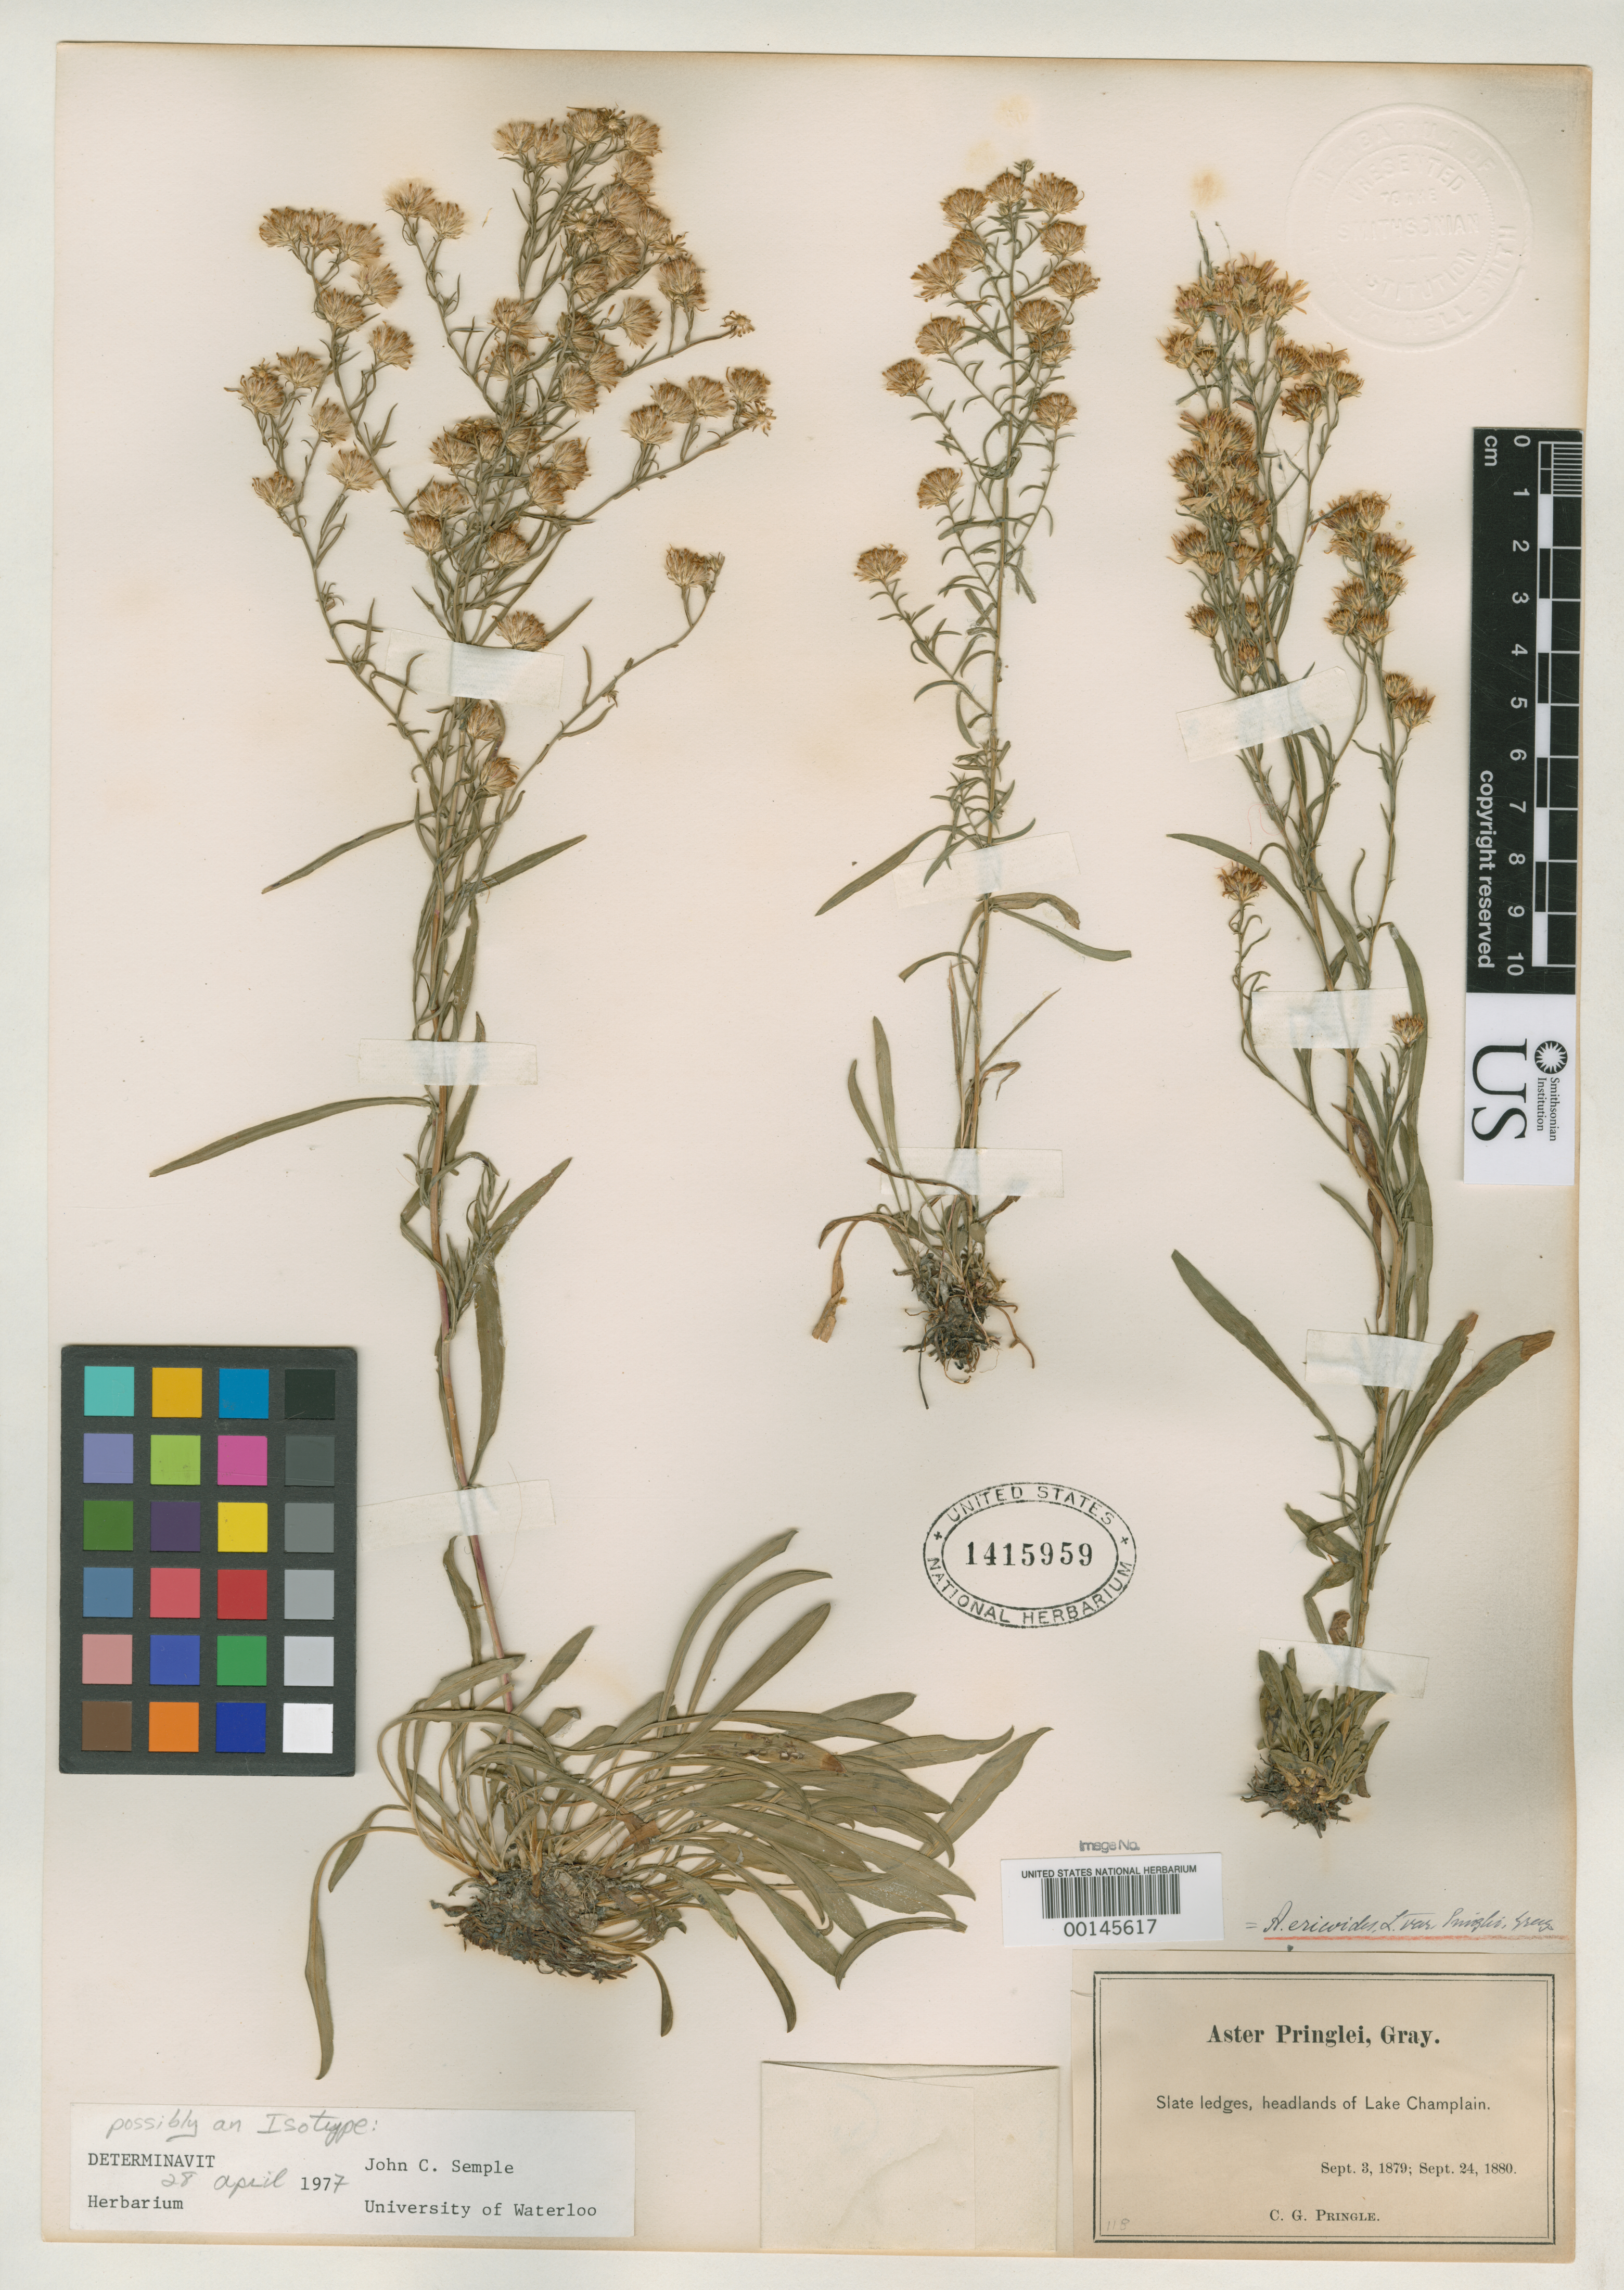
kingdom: Plantae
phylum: Tracheophyta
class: Magnoliopsida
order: Asterales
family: Asteraceae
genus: Aster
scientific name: Aster ericoides var. pringlei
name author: A. Gray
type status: Type Collection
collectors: C. G. Pringle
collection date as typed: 03 Sep 1879 or 24 Sep 1880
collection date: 1879-09-03 or 1880-09-24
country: United States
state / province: New York / Vermont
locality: Headlands of Lake Champlain.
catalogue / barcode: US 1415959